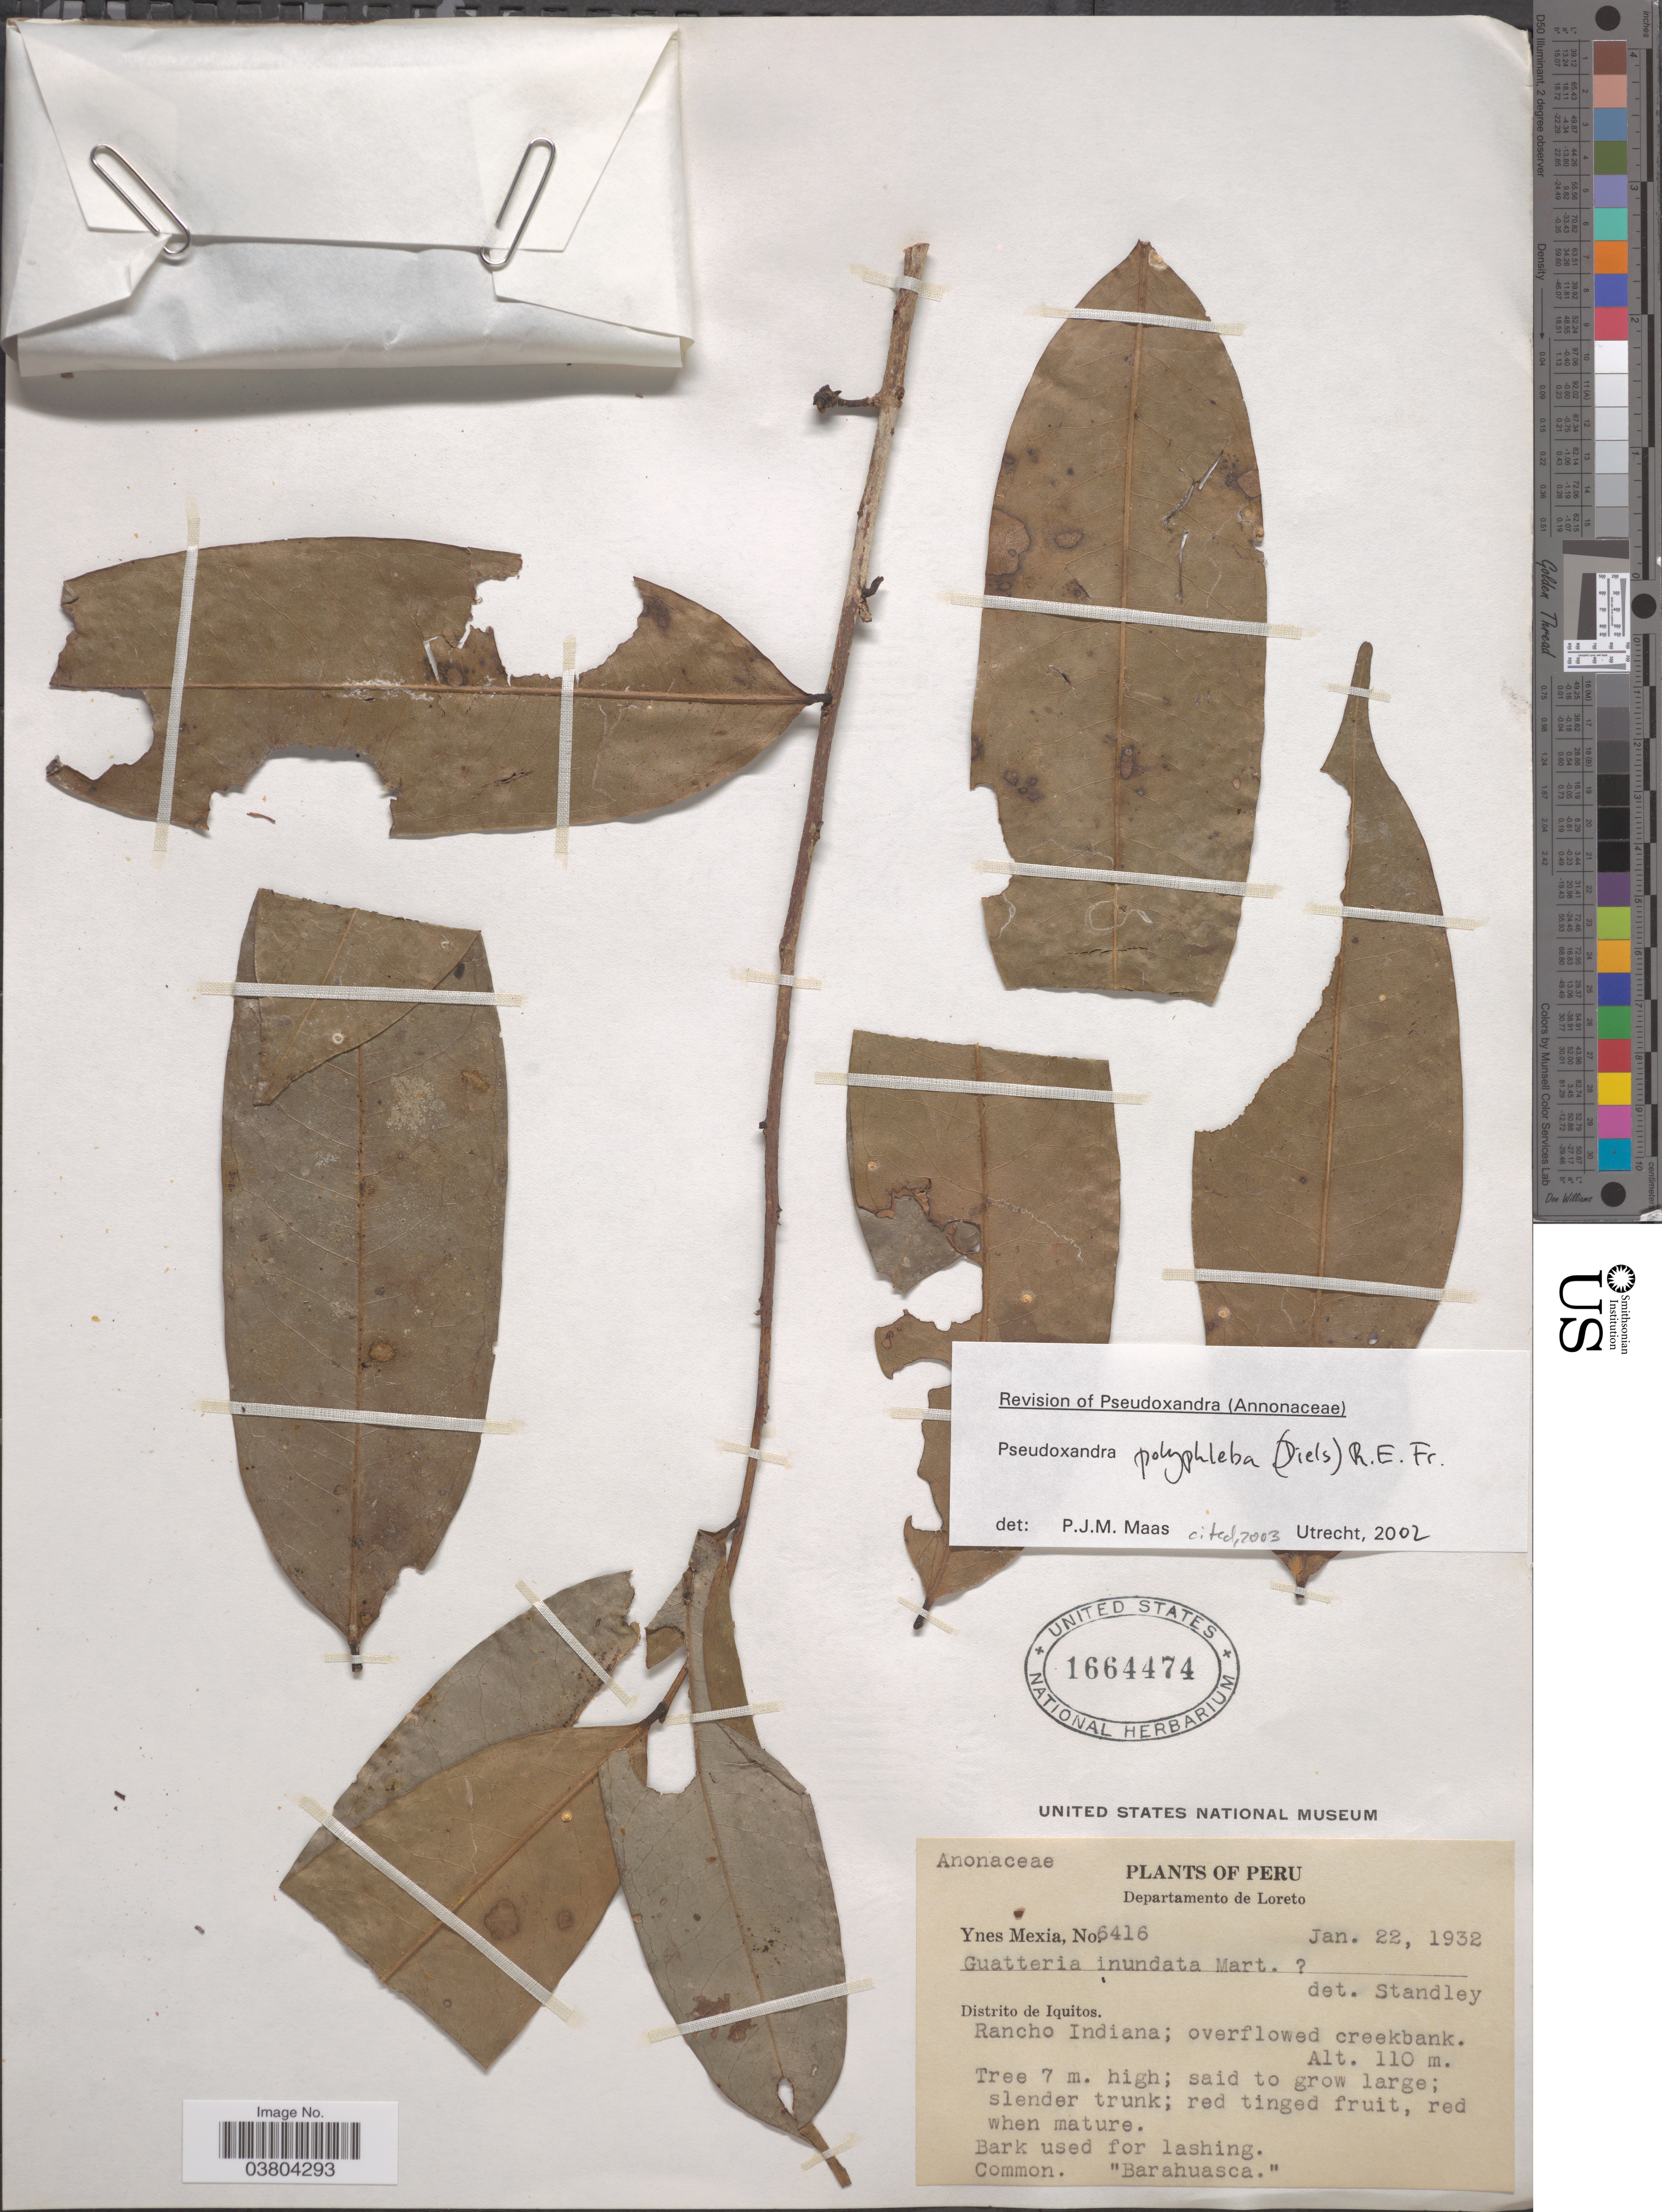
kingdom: Plantae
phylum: Tracheophyta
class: Magnoliopsida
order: Magnoliales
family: Annonaceae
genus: Pseudoxandra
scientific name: Pseudoxandra polyphleba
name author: (Diels) R.E. Fr.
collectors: Y. Mexia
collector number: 6416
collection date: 1932-01-22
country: Peru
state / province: Loreto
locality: Departamento de Loreto. Distrito de Iquitos. Rancho Indiana.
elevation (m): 110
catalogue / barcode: US 1664474